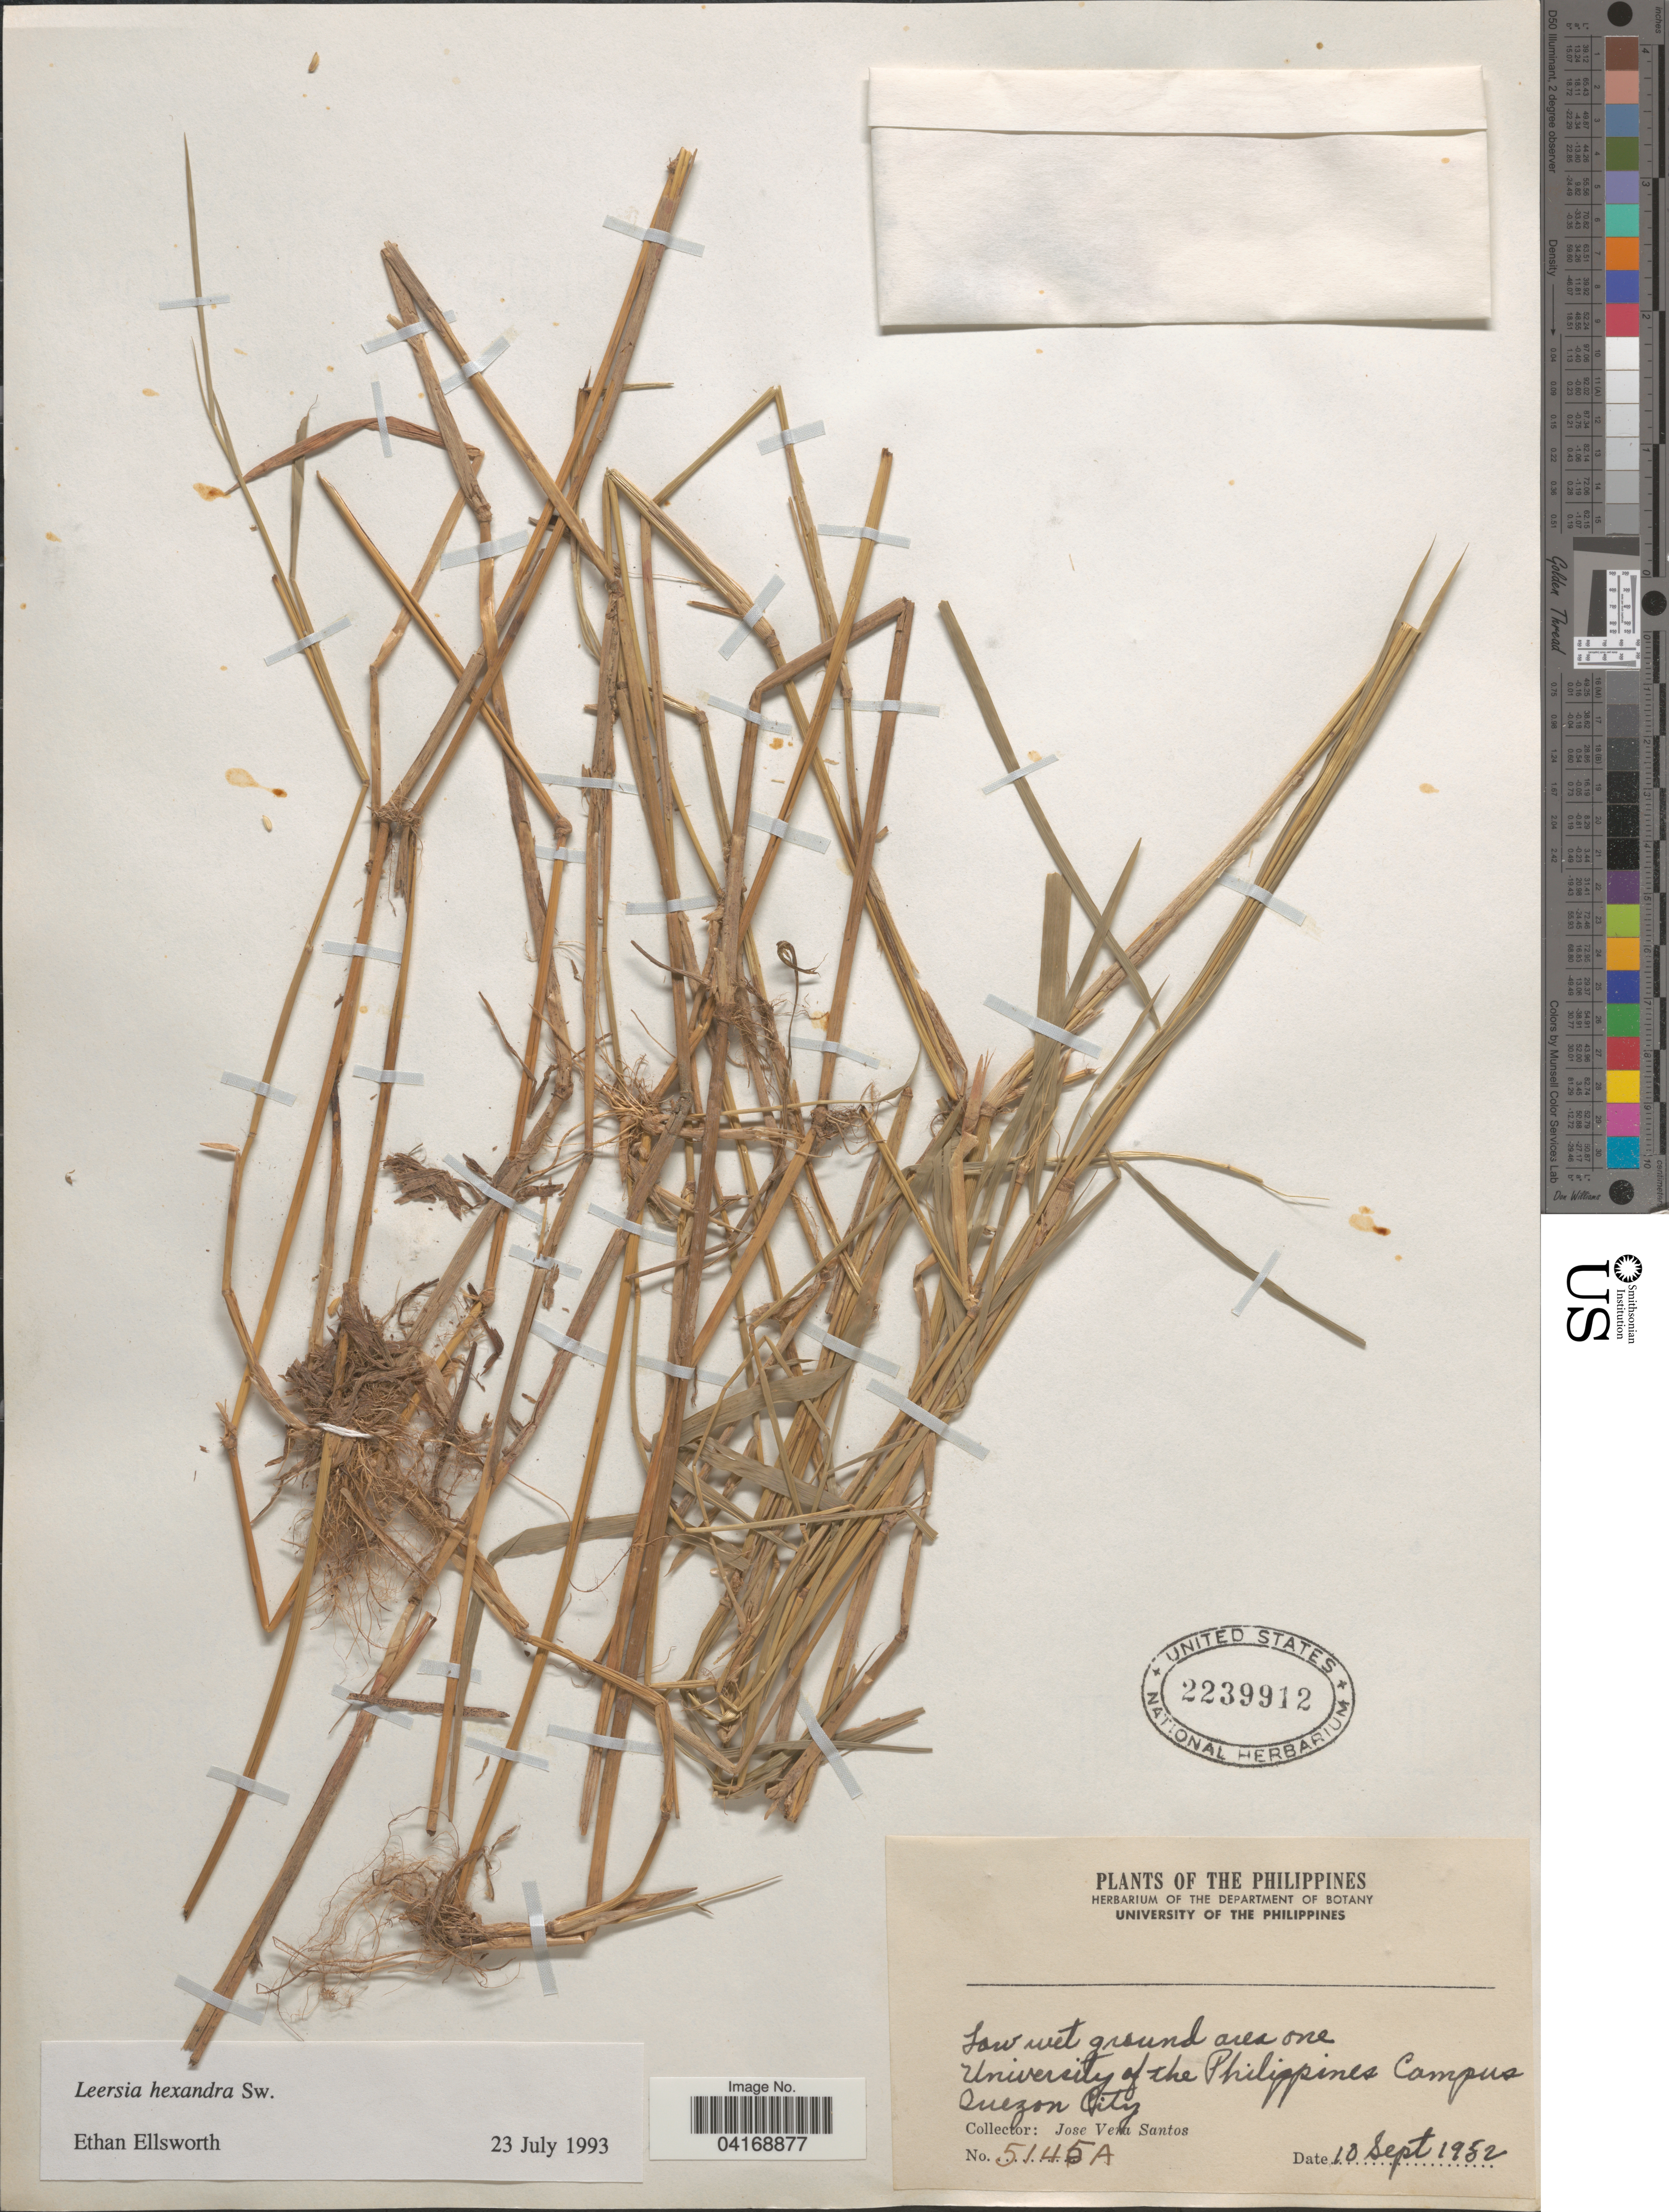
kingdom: Plantae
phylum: Tracheophyta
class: Liliopsida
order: Poales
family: Poaceae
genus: Leersia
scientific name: Leersia hexandra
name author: Sw.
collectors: J. Vera Santos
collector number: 5145A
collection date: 1952-09-10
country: Philippines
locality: Low wet ground area one. University of the Philippines Campus. Quezon City.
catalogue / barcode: US 2239912